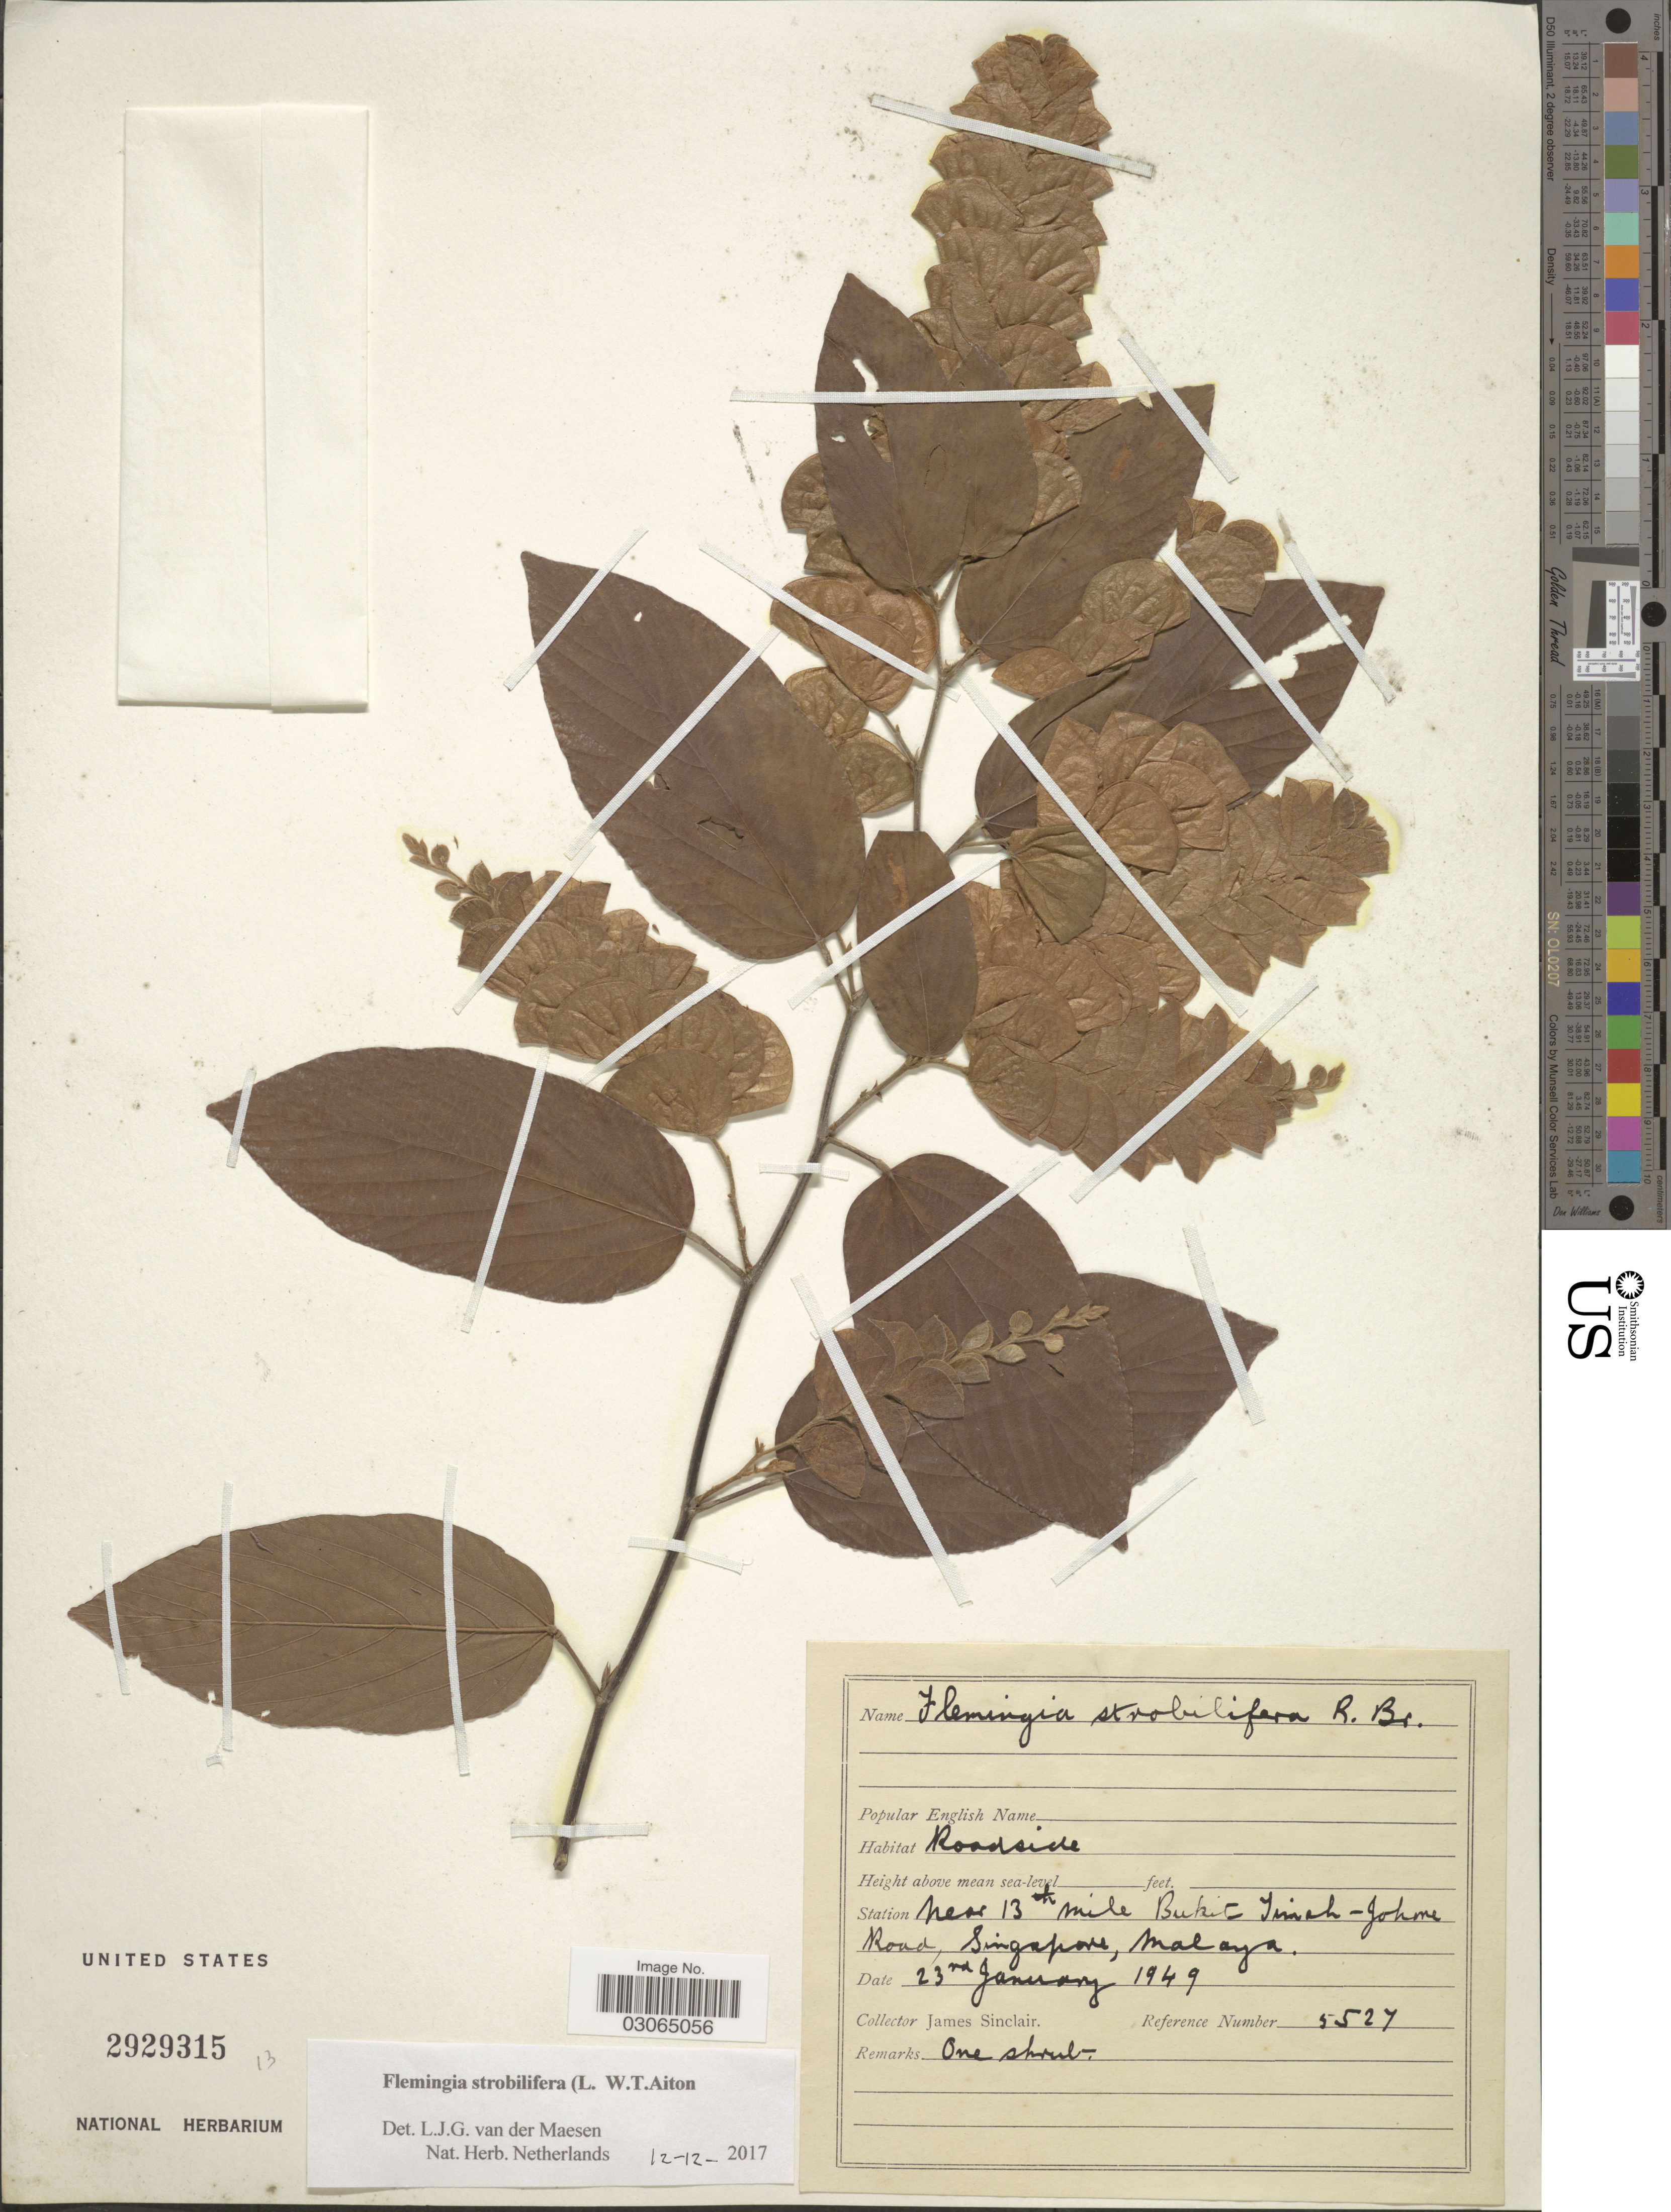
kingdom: Plantae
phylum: Tracheophyta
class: Magnoliopsida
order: Fabales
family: Fabaceae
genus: Flemingia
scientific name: Flemingia strobilifera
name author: (L.) W.T. Aiton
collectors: J. Sinclair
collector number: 5527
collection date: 1949-01-23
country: Singapore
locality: Station New 13th miles Bukit Timah-Johore Road, Malaya.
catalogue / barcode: US 2929315